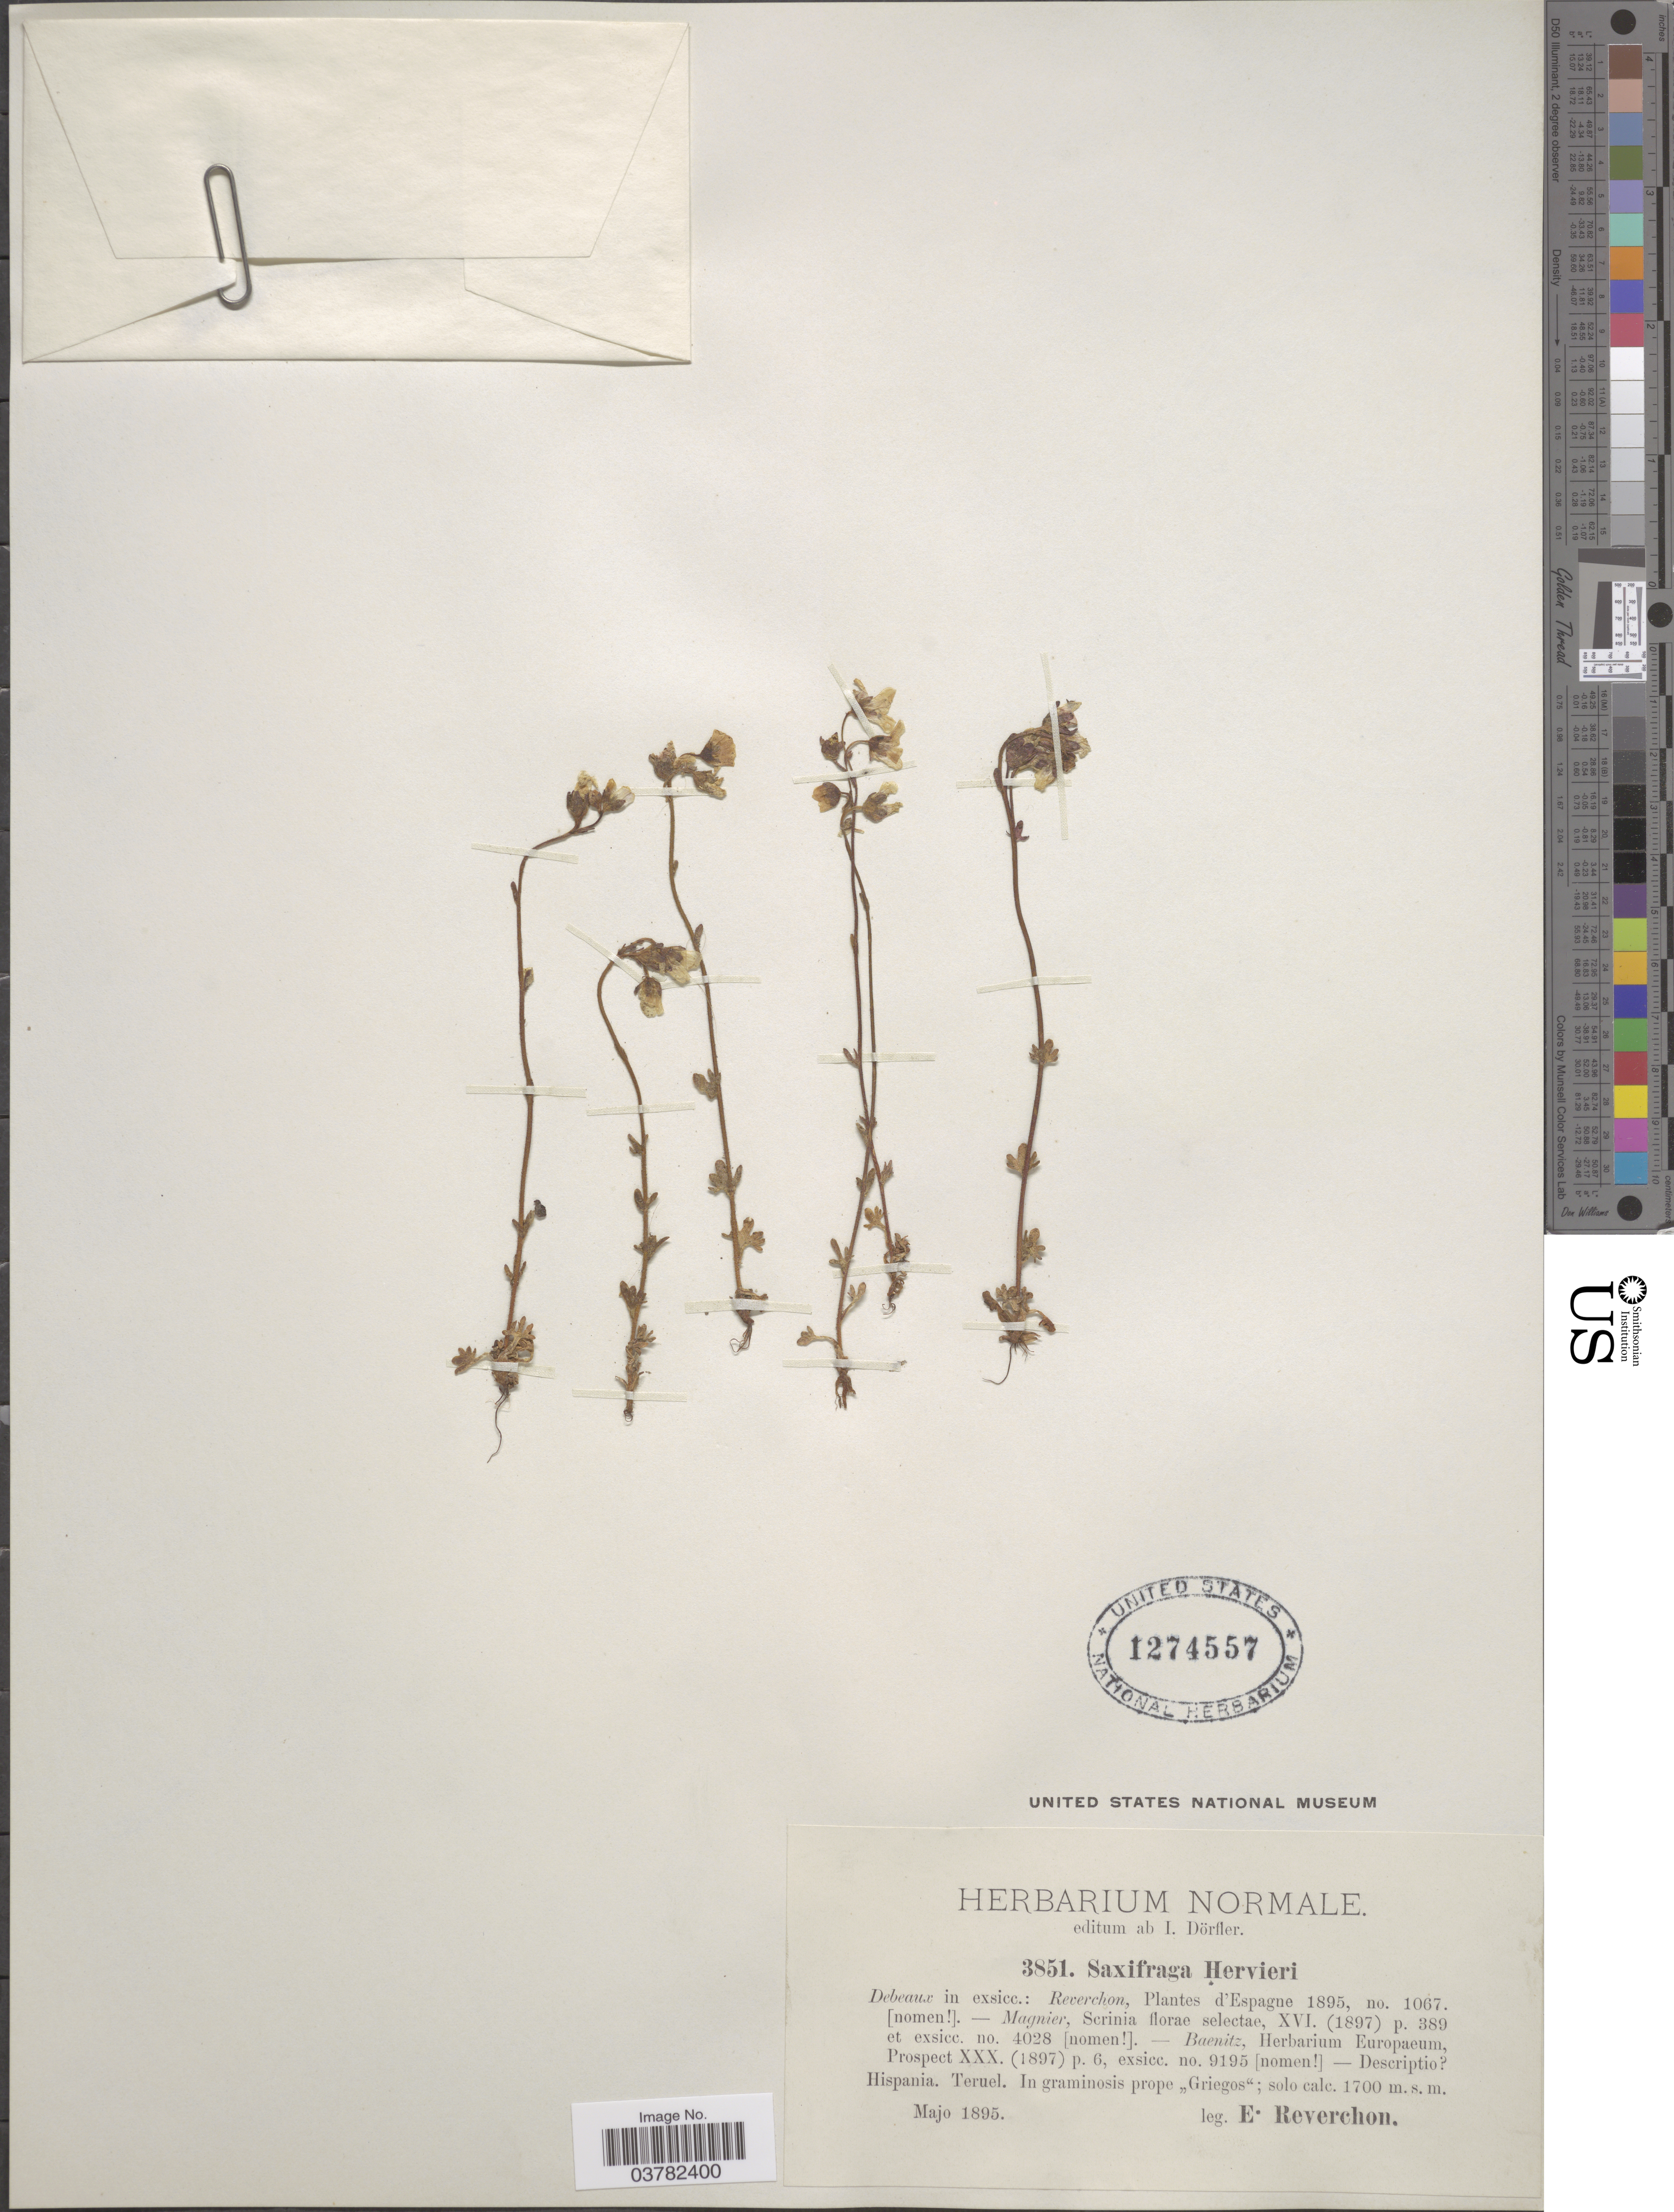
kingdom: Plantae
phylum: Tracheophyta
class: Magnoliopsida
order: Saxifragales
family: Saxifragaceae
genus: Saxifraga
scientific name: Saxifraga hervieri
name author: Debeaux & E. Rev. ex Cout.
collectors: E. Reverchon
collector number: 3851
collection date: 1895-05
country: Spain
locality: Hispania. Teruel. In graminosis prope "Griegos".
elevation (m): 1700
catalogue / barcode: US 1274557